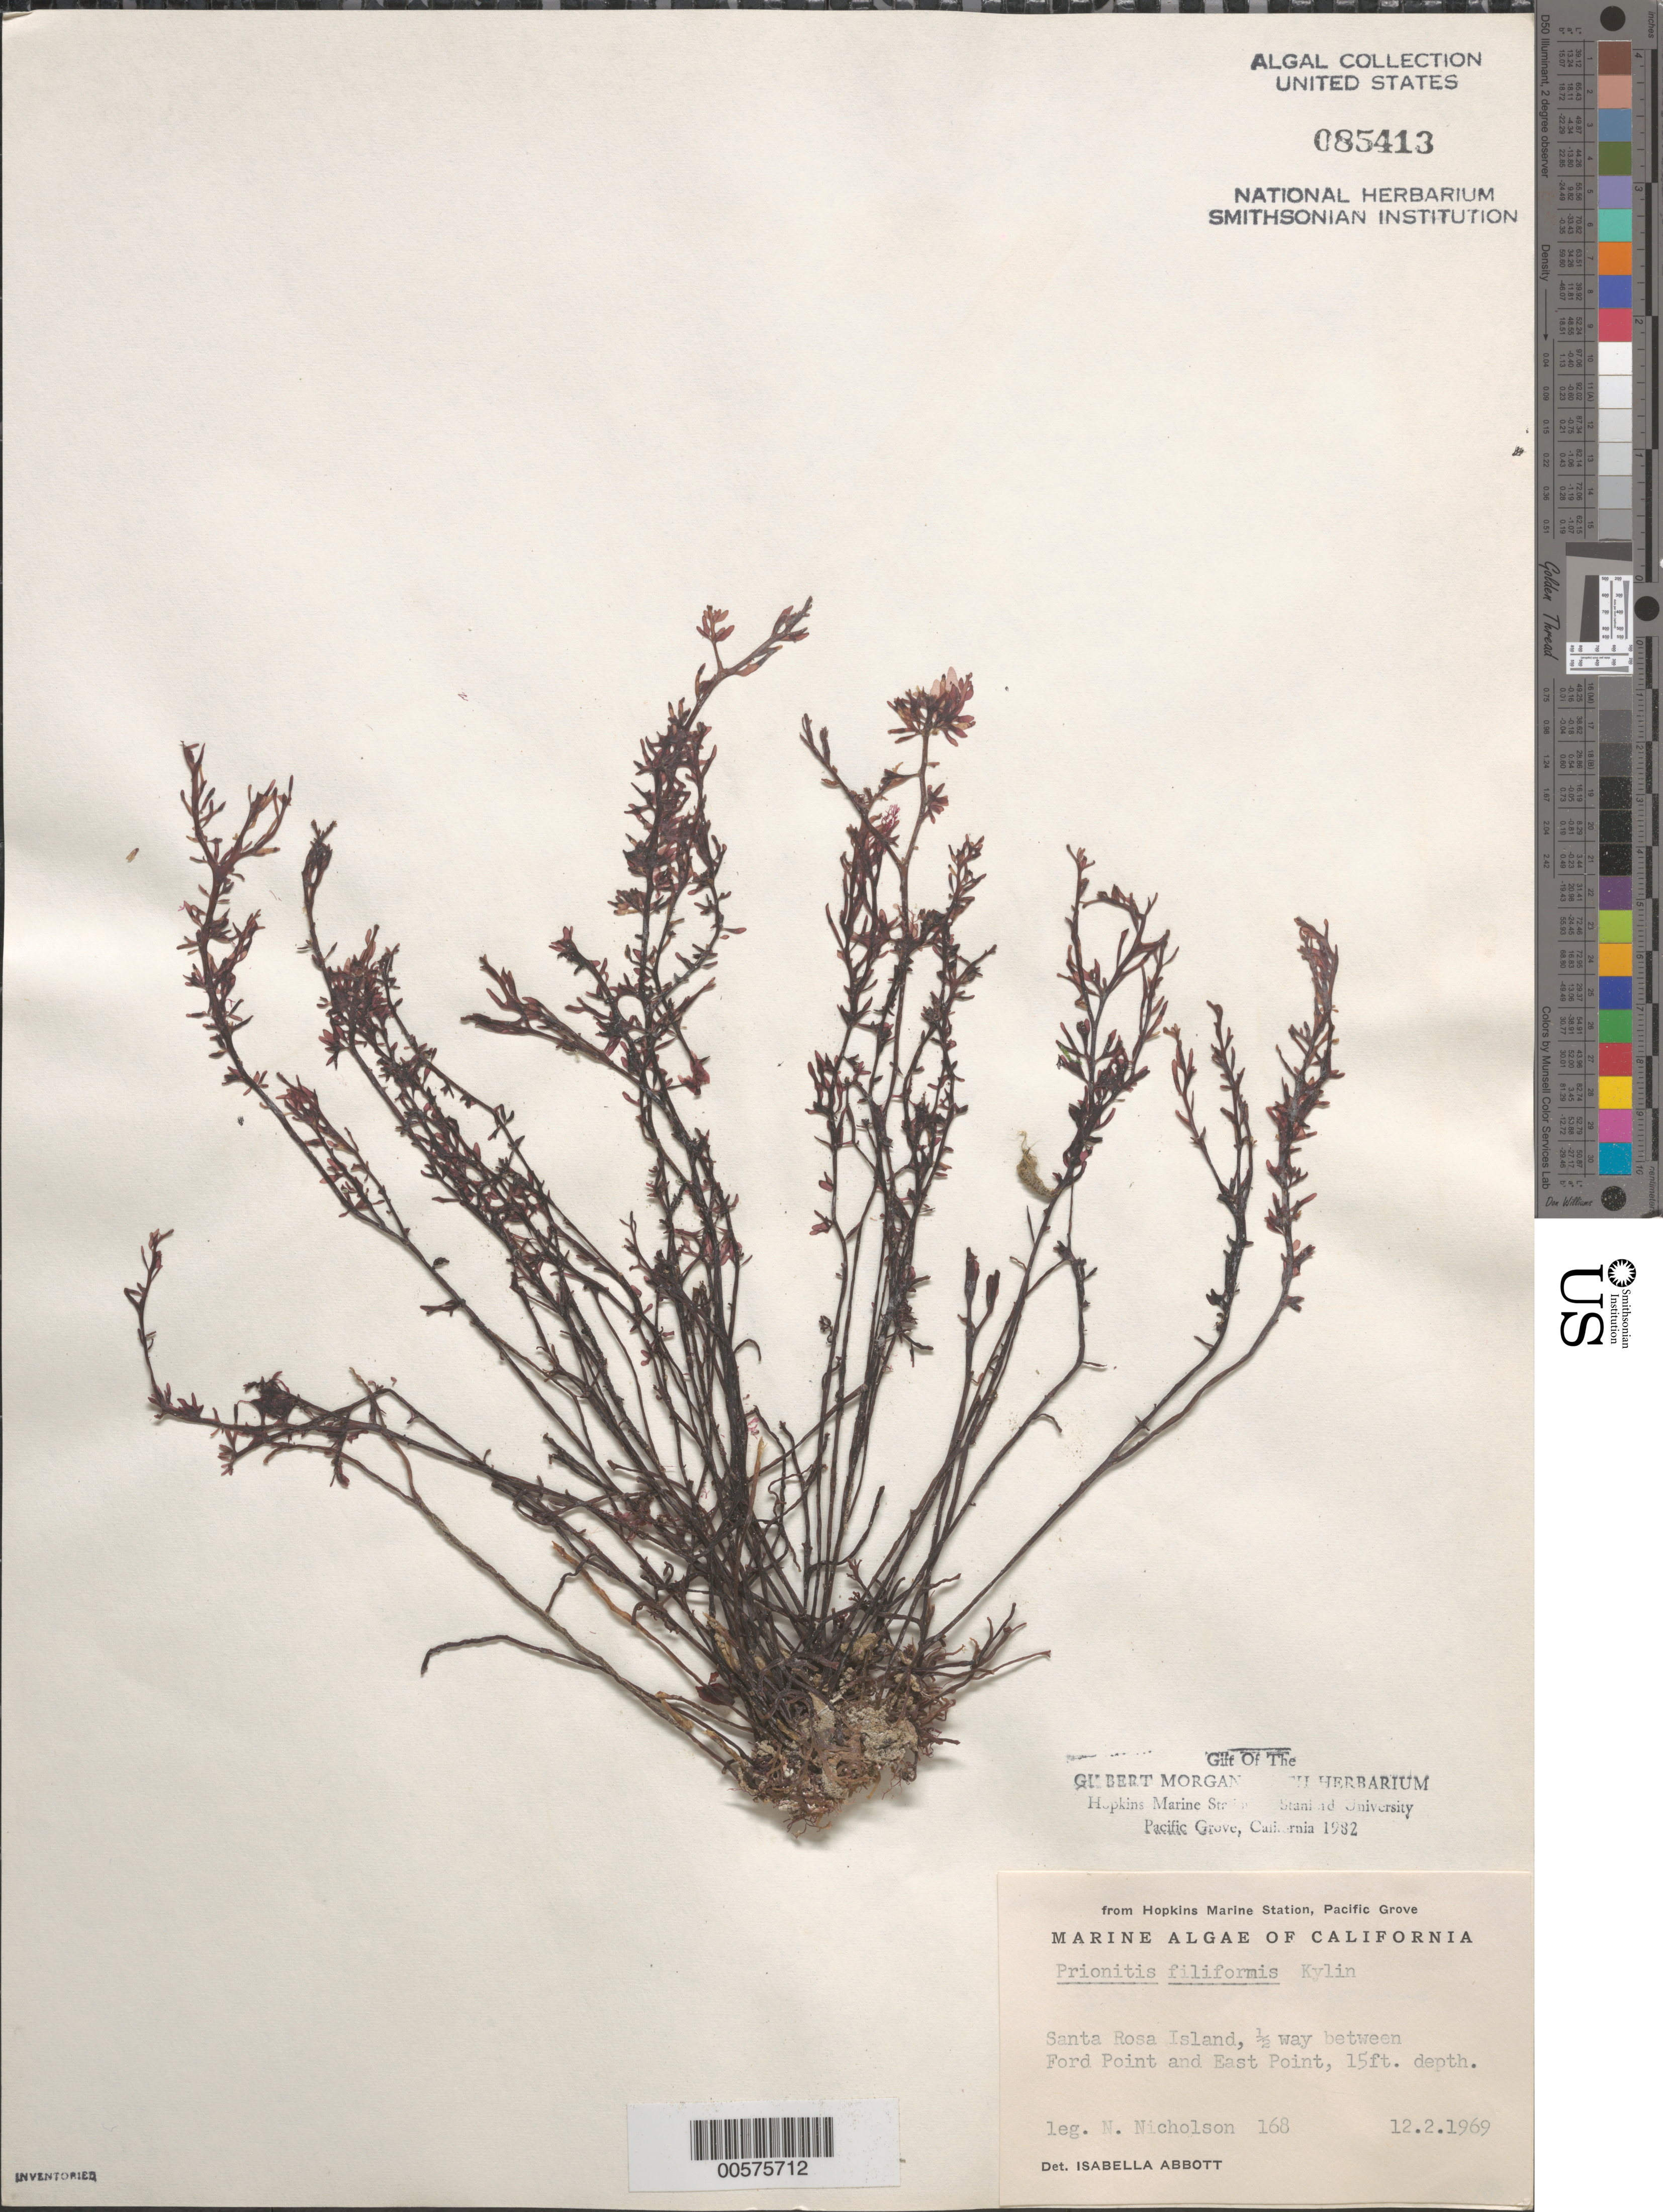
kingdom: Plantae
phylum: Rhodophyta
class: Florideophyceae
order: Halymeniales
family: Halymeniaceae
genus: Prionitis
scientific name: Prionitis filiformis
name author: Kylin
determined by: Abbott, Isabella A.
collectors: N. Nicholson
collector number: Nln 168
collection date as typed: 02 Dec 1969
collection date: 1969-12-02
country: United States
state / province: California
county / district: Santa Barbara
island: Santa Rosa Island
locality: Midway between Ford Point and East Point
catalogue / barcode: US 85413